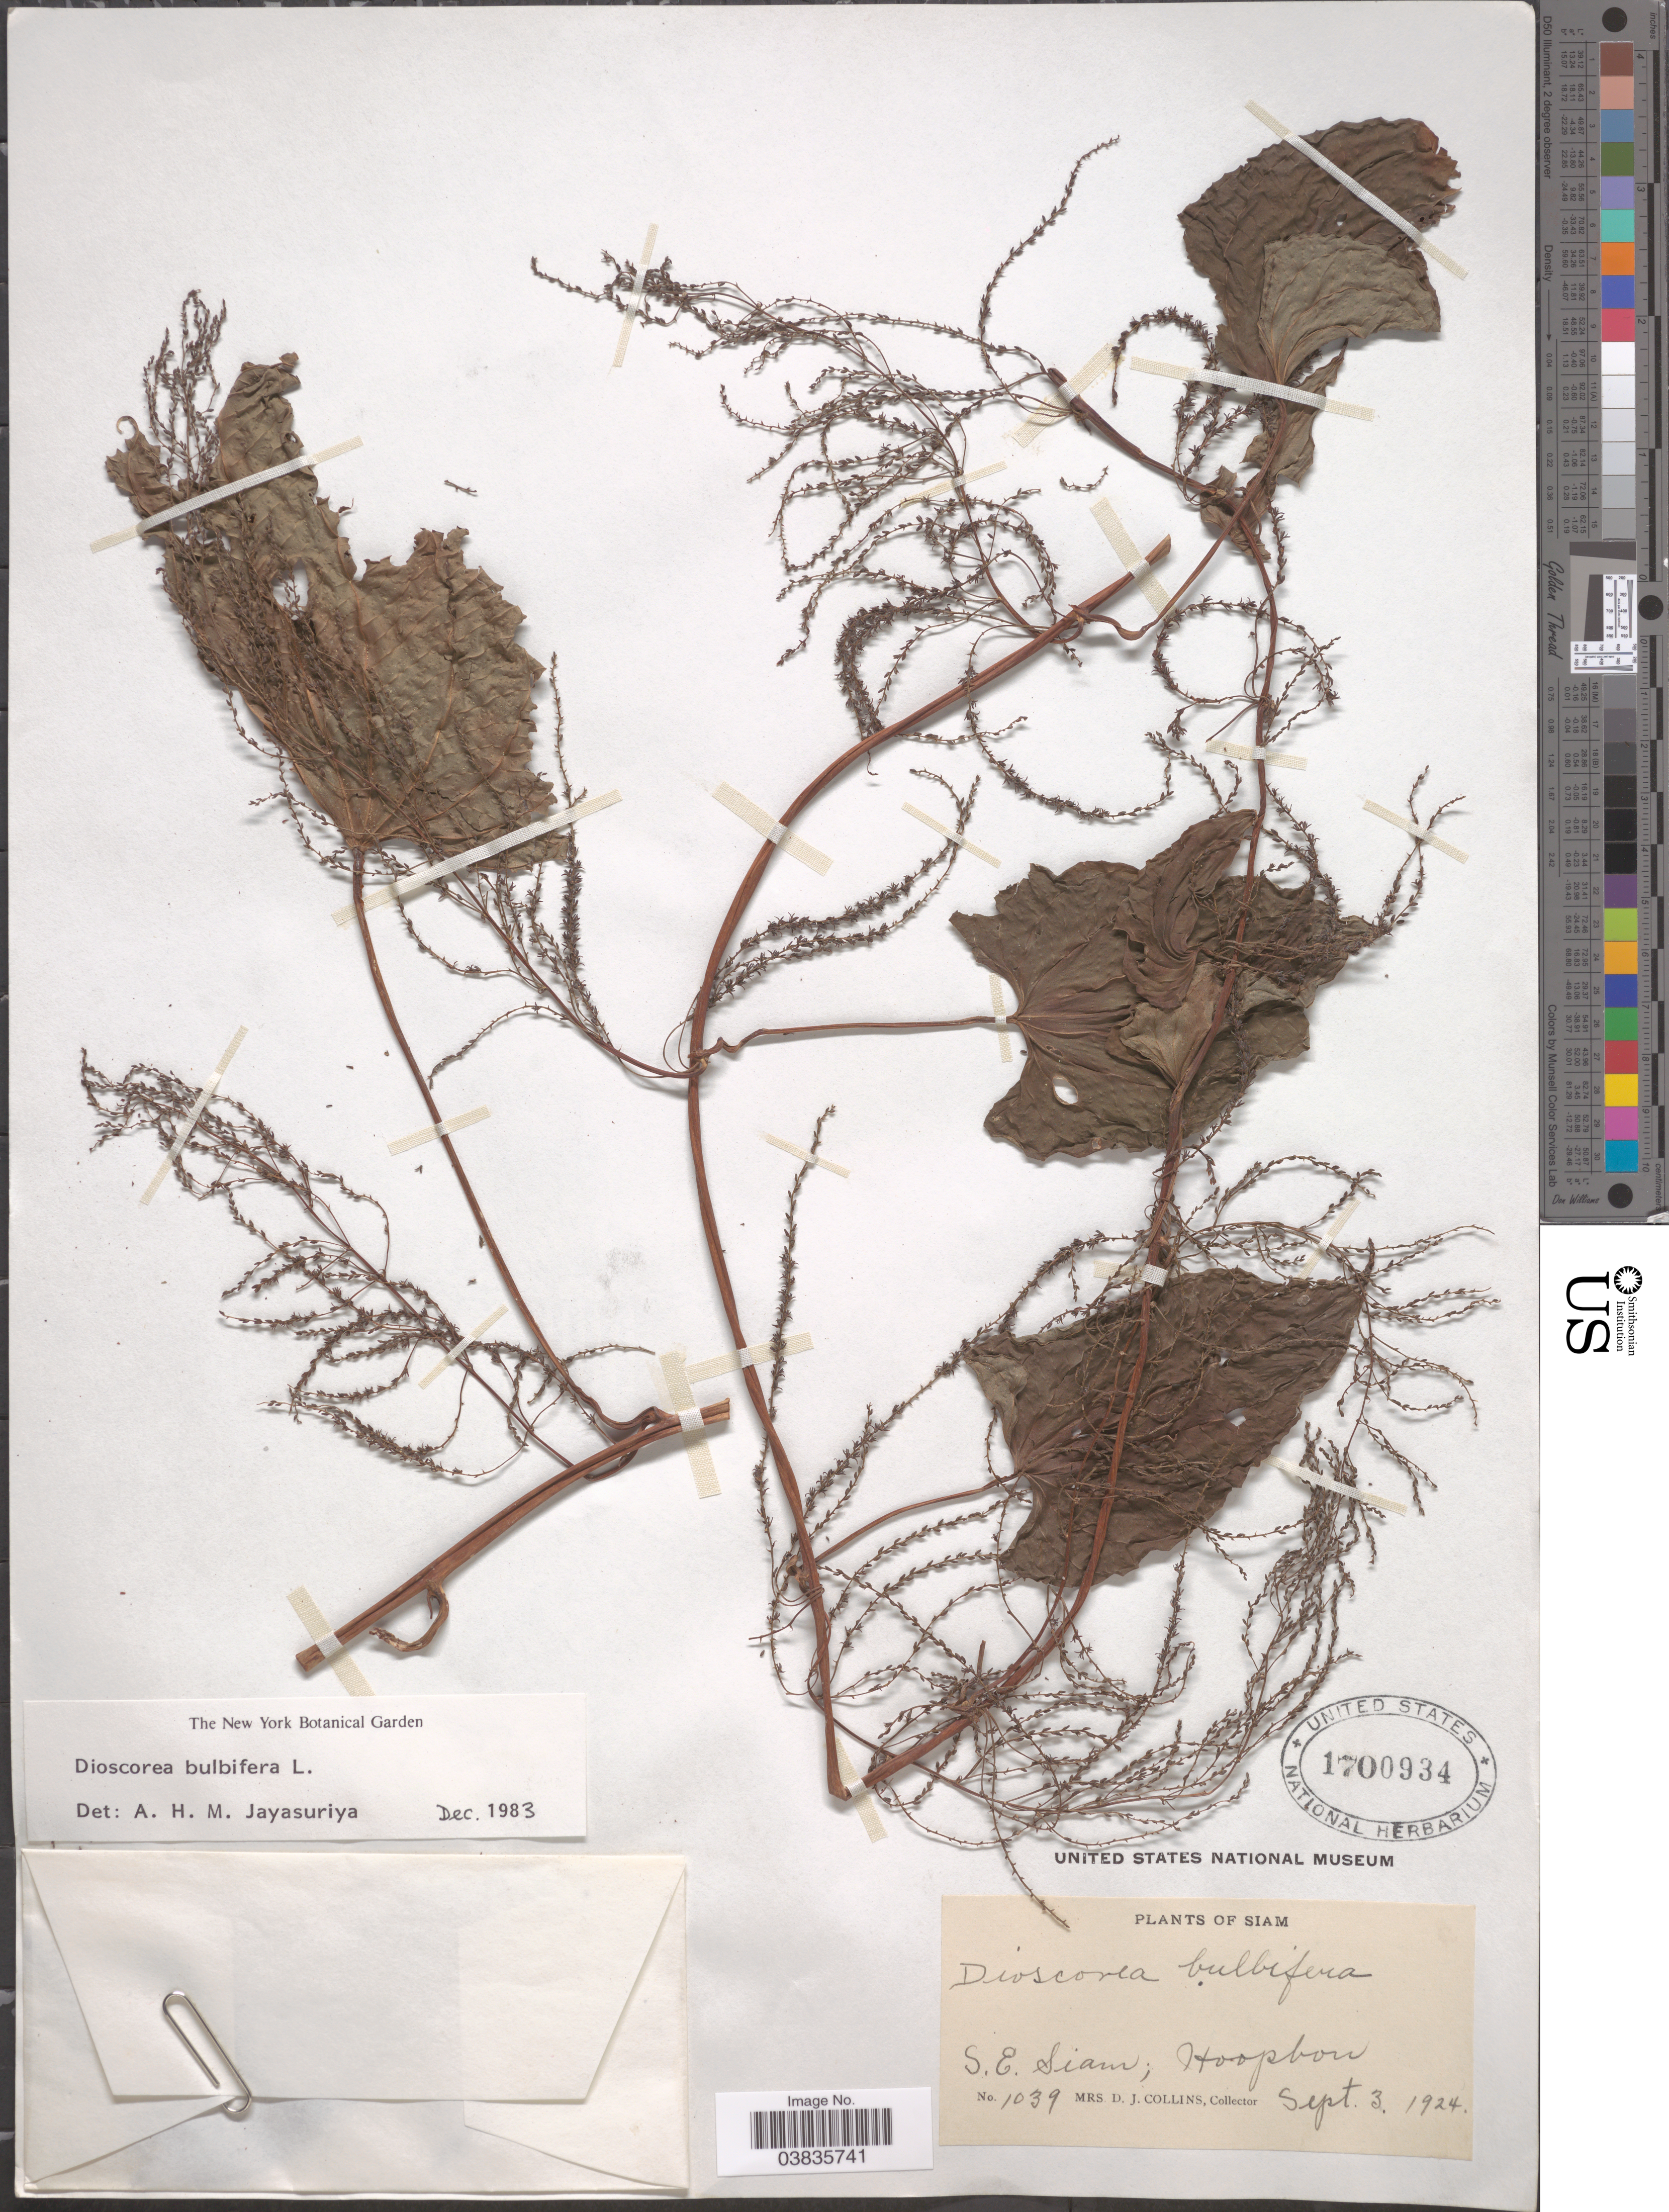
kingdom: Plantae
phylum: Tracheophyta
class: Liliopsida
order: Dioscoreales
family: Dioscoreaceae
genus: Dioscorea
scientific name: Dioscorea bulbifera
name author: L.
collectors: Mrs. D. J. Collins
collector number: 1039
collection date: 1924-09-03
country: Thailand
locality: Siam. S.E. Siam, Hoopbon.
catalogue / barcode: US 1700934